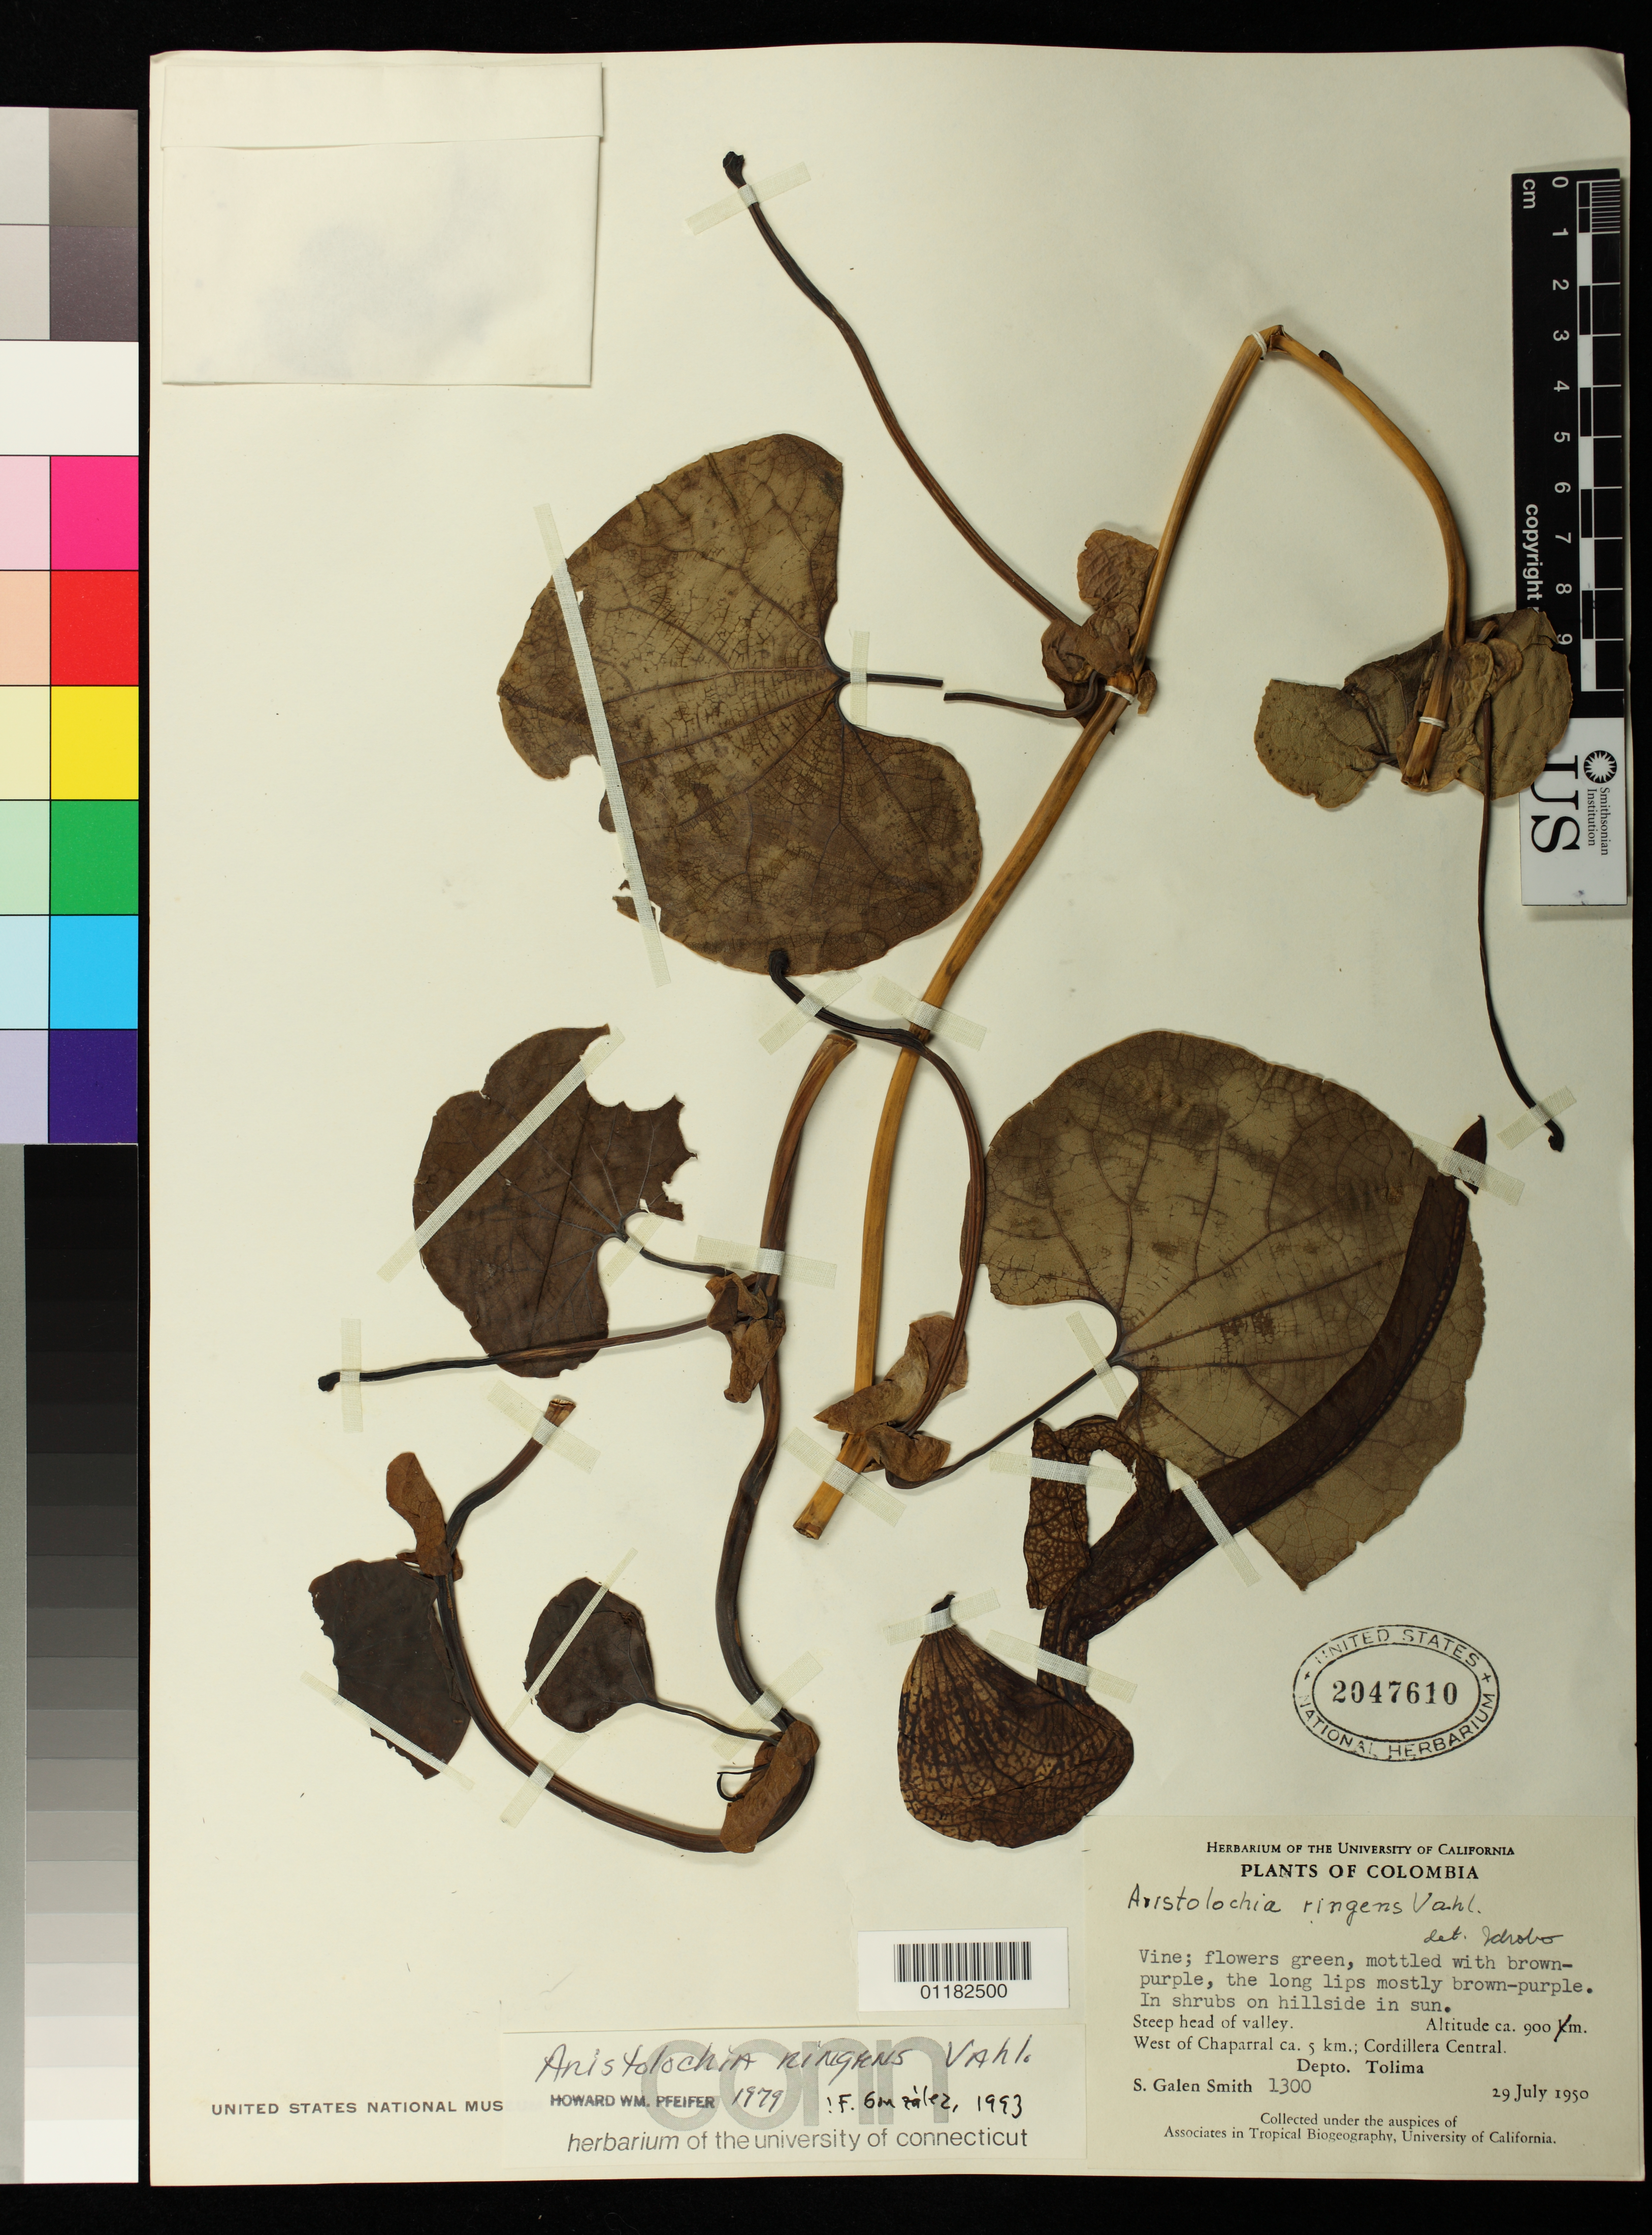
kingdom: Plantae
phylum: Tracheophyta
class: Magnoliopsida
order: Piperales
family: Aristolochiaceae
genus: Aristolochia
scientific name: Aristolochia ringens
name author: Vahl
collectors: S. G. Smith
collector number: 1300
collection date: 1950-07-19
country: Colombia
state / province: Tolima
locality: West of Chaparral ca. 5 km.: Cordillera Central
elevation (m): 900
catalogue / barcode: US 2047610